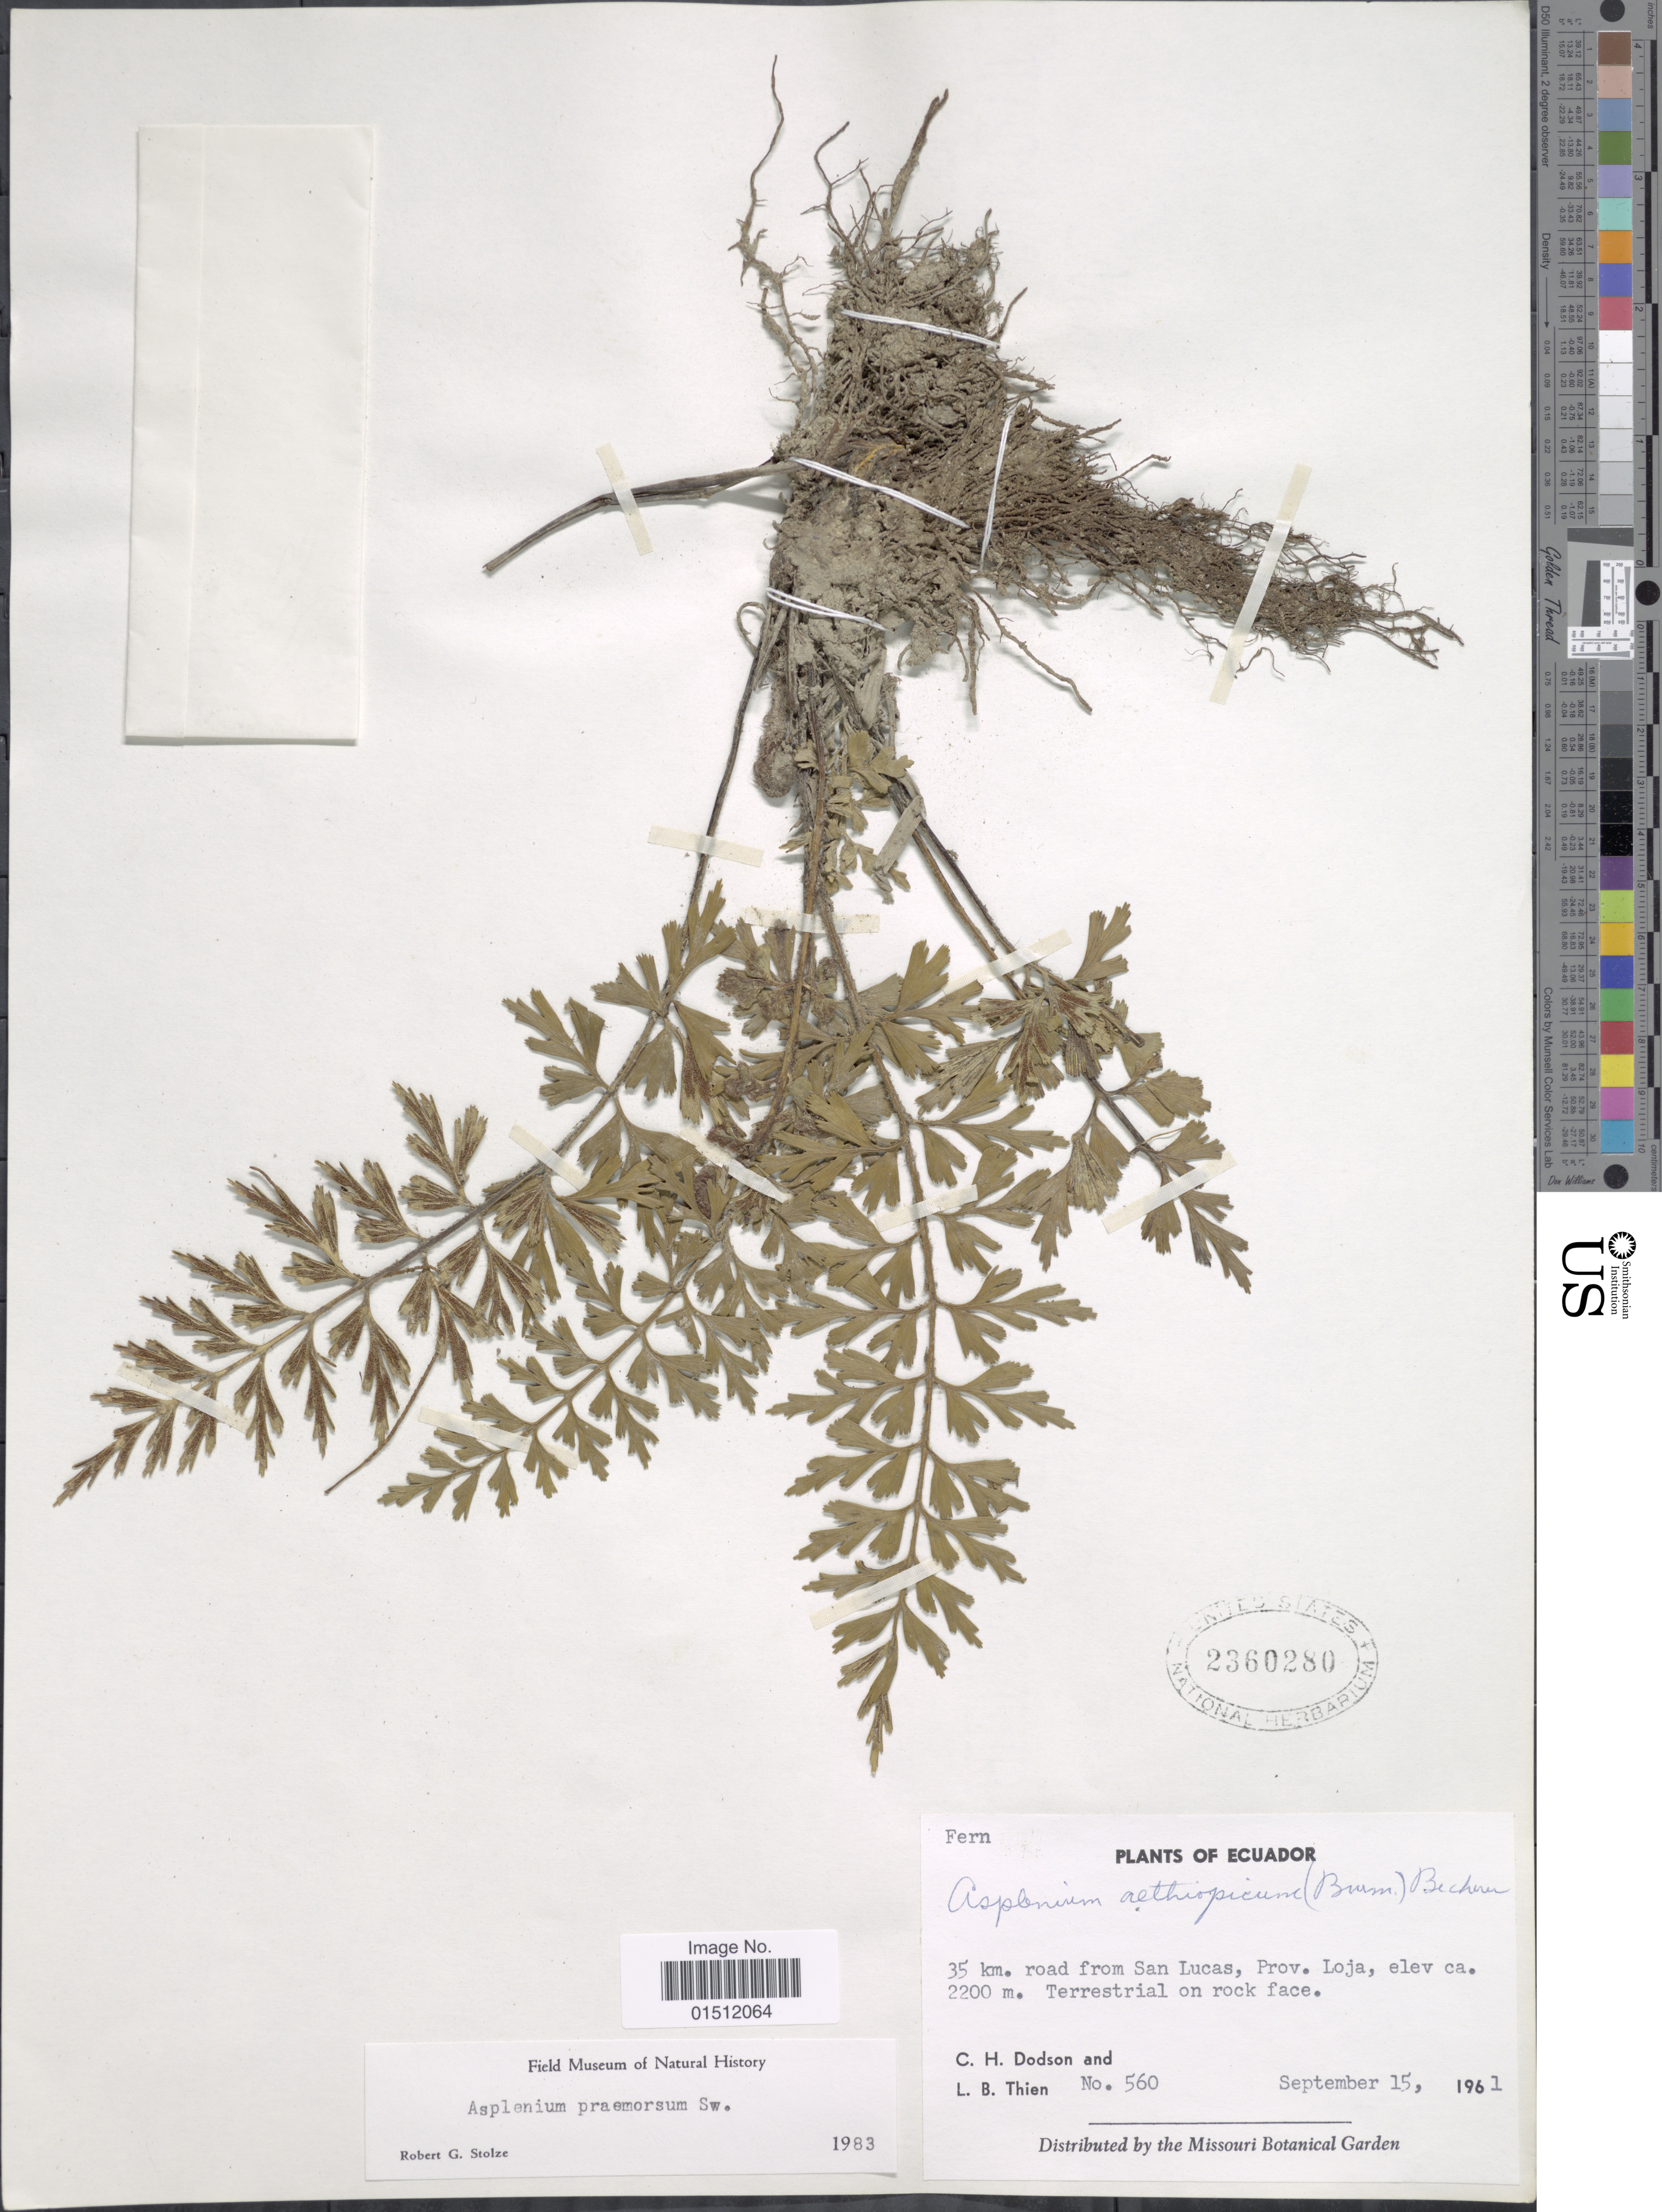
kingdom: Plantae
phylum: Tracheophyta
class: Polypodiopsida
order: Polypodiales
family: Aspleniaceae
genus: Asplenium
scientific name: Asplenium praemorsum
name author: Sw.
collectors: C. H. Dodson & L. Thien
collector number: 560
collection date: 1961-09-15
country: Ecuador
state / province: Loja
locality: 35 km. road from San Lucas, Prov. Loja.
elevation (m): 2200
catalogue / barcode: US 2360280